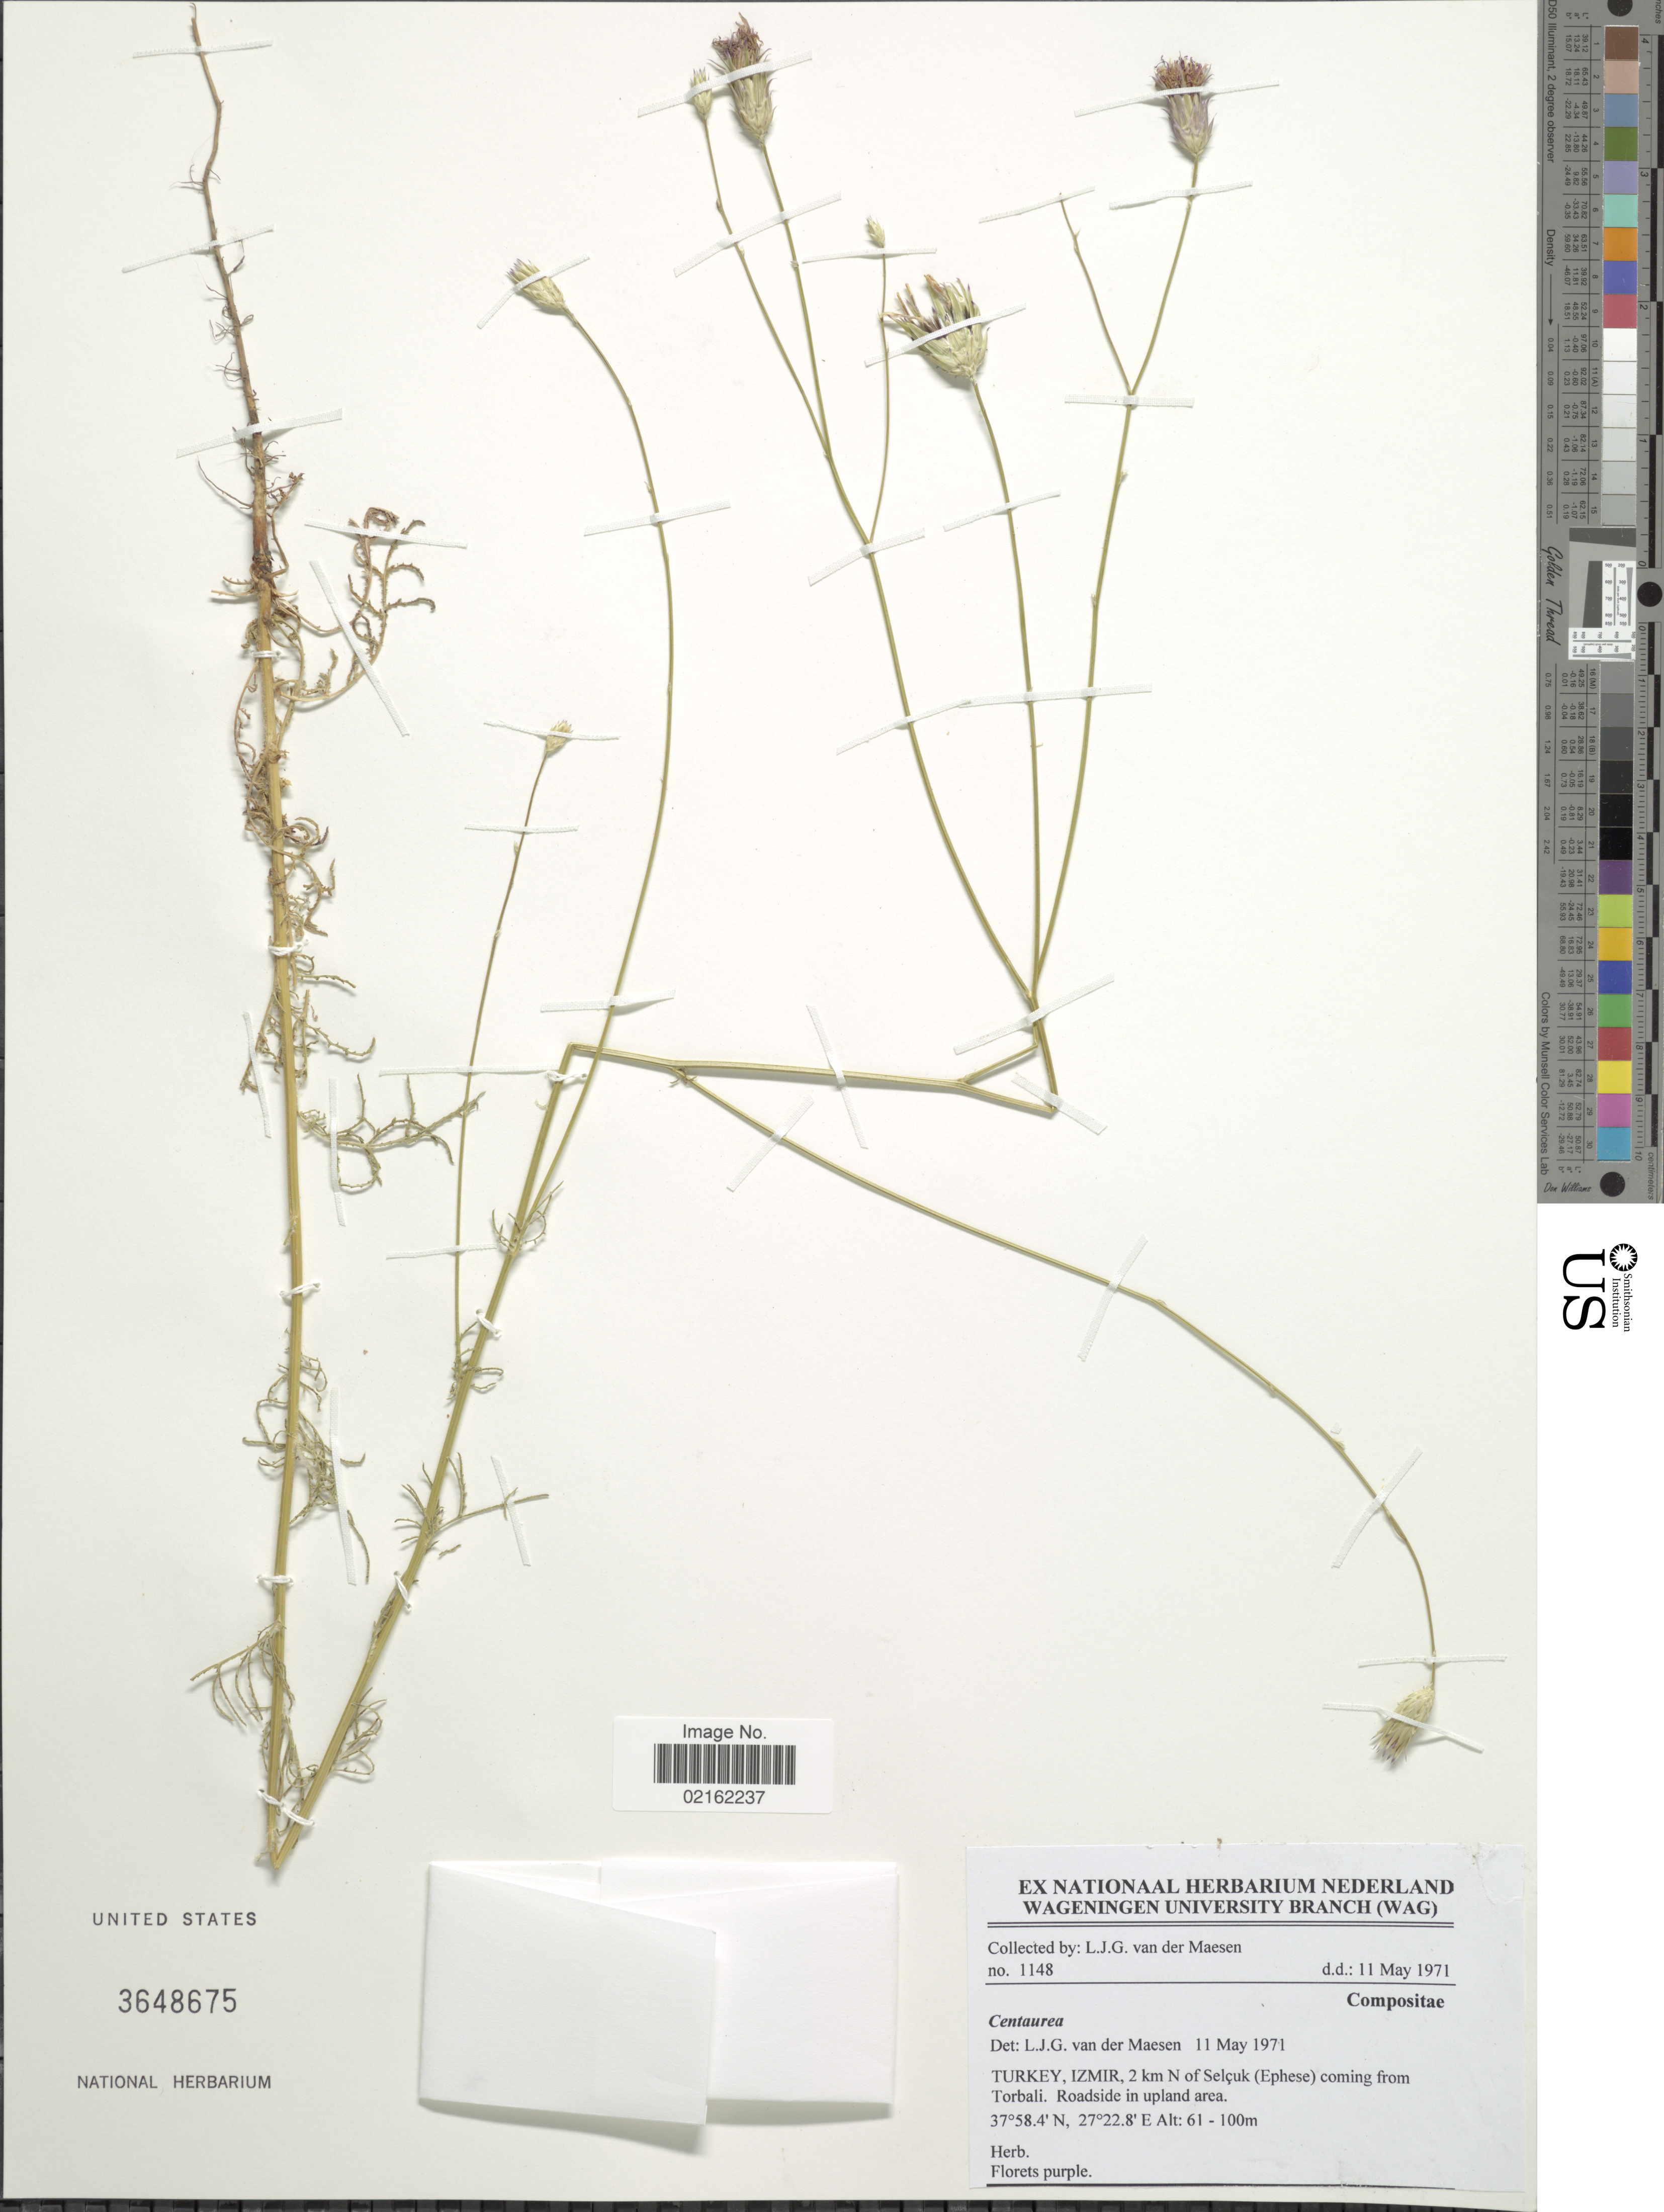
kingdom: Plantae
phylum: Tracheophyta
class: Magnoliopsida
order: Asterales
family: Asteraceae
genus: Centaurea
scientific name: Centaurea sp.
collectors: L. van der Maesen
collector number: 1148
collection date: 1971-05-11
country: Turkey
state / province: Izmir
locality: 2 km N of Selcuk (Ephese) coming from Torbali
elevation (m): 100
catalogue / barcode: US 3648675